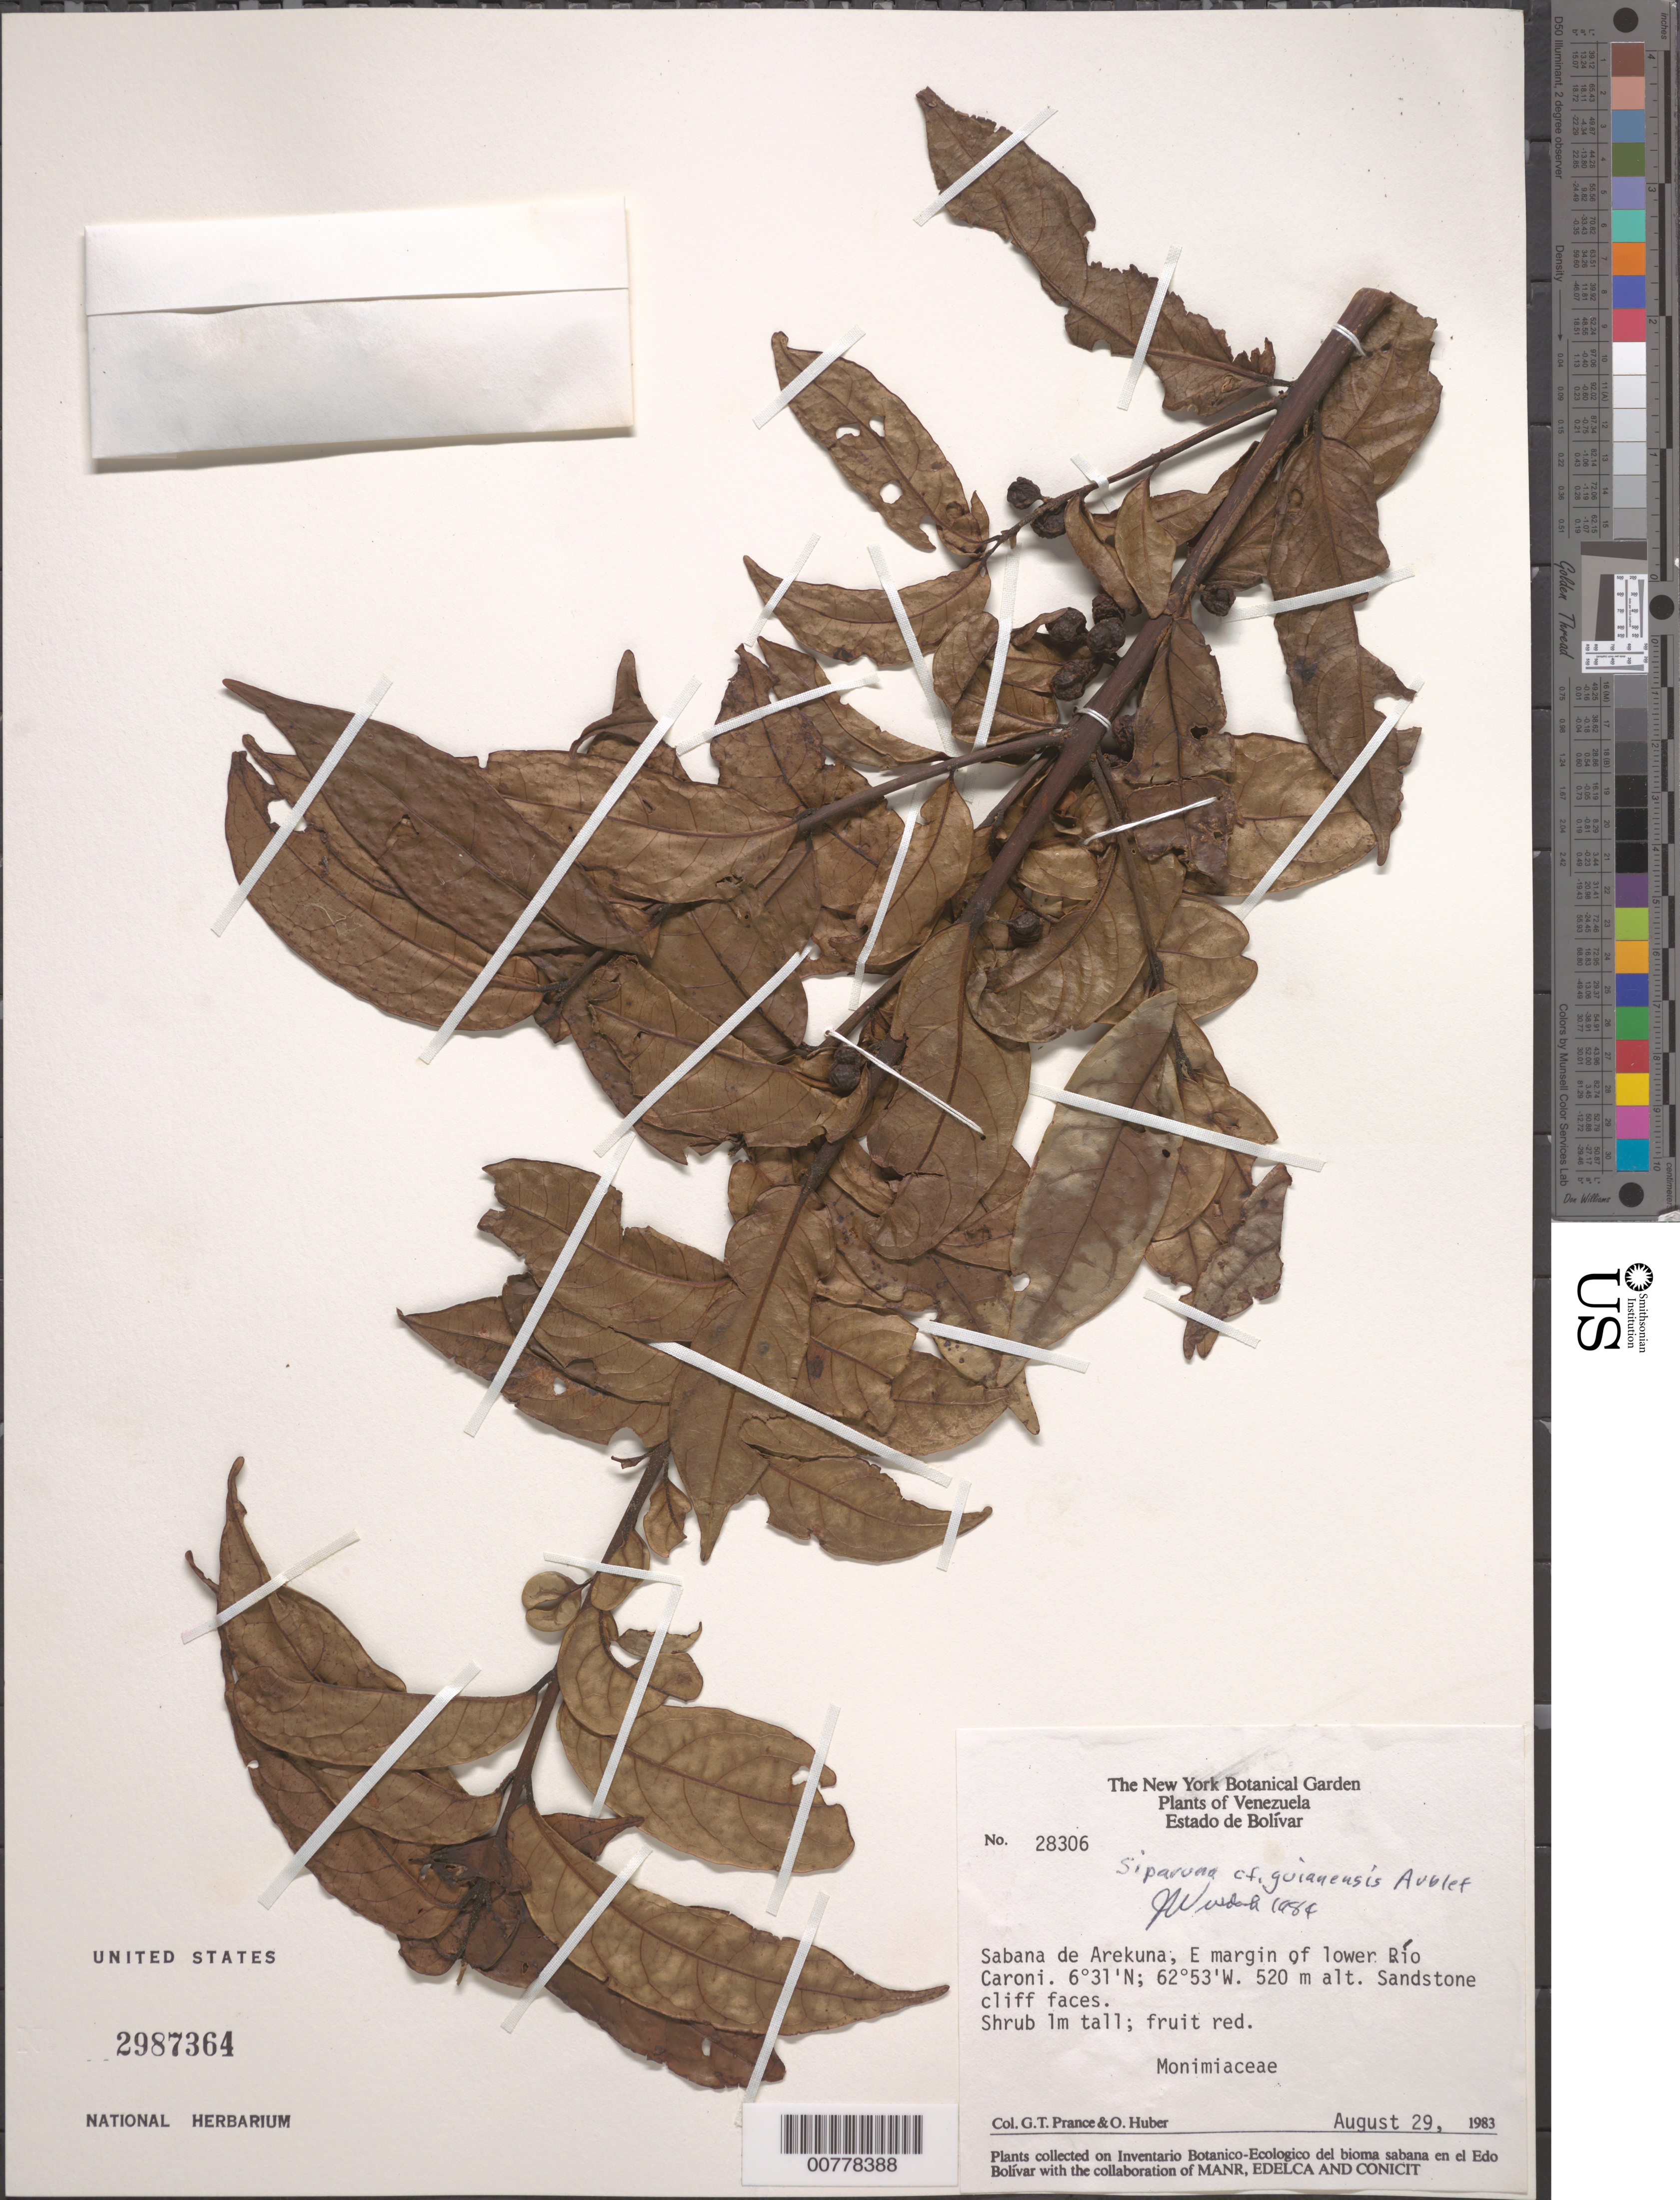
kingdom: Plantae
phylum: Tracheophyta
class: Magnoliopsida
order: Laurales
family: Siparunaceae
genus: Siparuna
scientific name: Siparuna guianensis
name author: Aubl.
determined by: Wurdack, John J., (US), US (UNITED STATES)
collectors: G. T. Prance & O. Huber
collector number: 28306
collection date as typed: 29-Aug-83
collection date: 1983-08-29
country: Venezuela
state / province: Bolívar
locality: Sabana de Arekuna, E margin of lower Río Caroní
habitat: Sandstone cliff faces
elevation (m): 520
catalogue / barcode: US 2987364